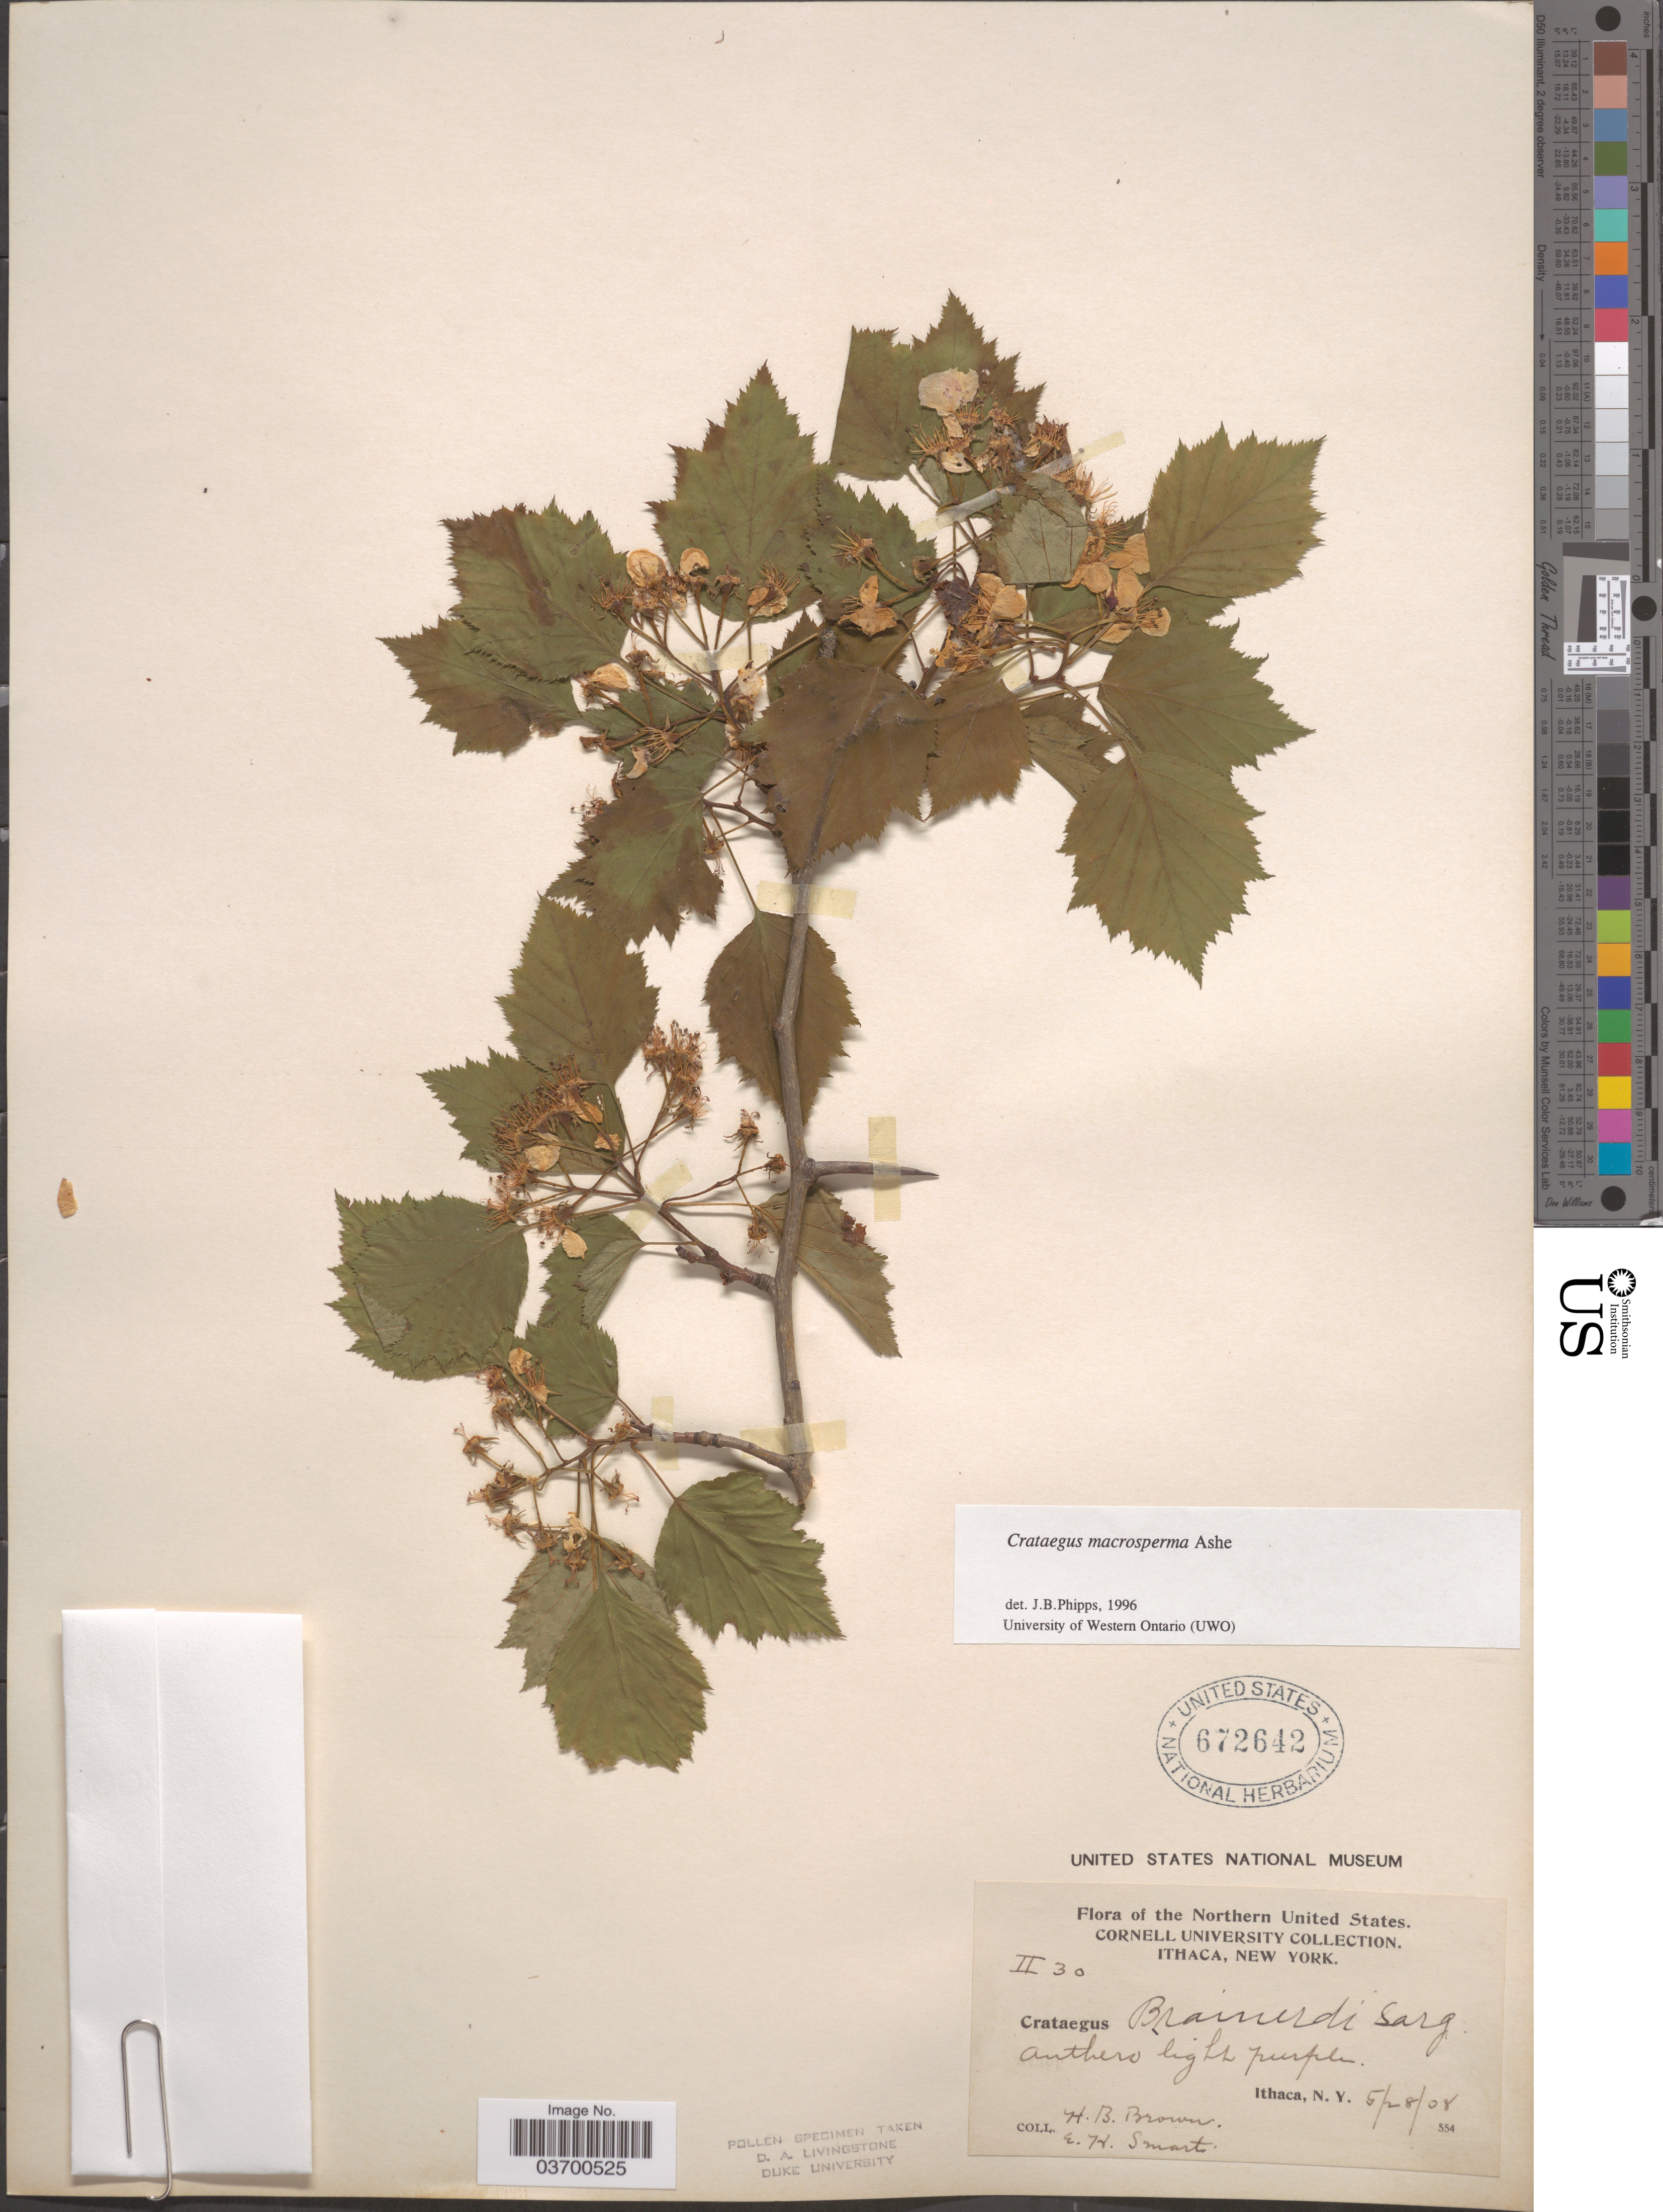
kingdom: Plantae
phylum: Tracheophyta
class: Magnoliopsida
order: Rosales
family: Rosaceae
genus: Crataegus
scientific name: Crataegus macrosperma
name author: Ashe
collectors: H. B. Brown & E. Smart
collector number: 30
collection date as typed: Transcribed d/m/y: 28/5/8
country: United States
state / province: New York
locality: Northern United States. Ithaca.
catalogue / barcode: US 672642